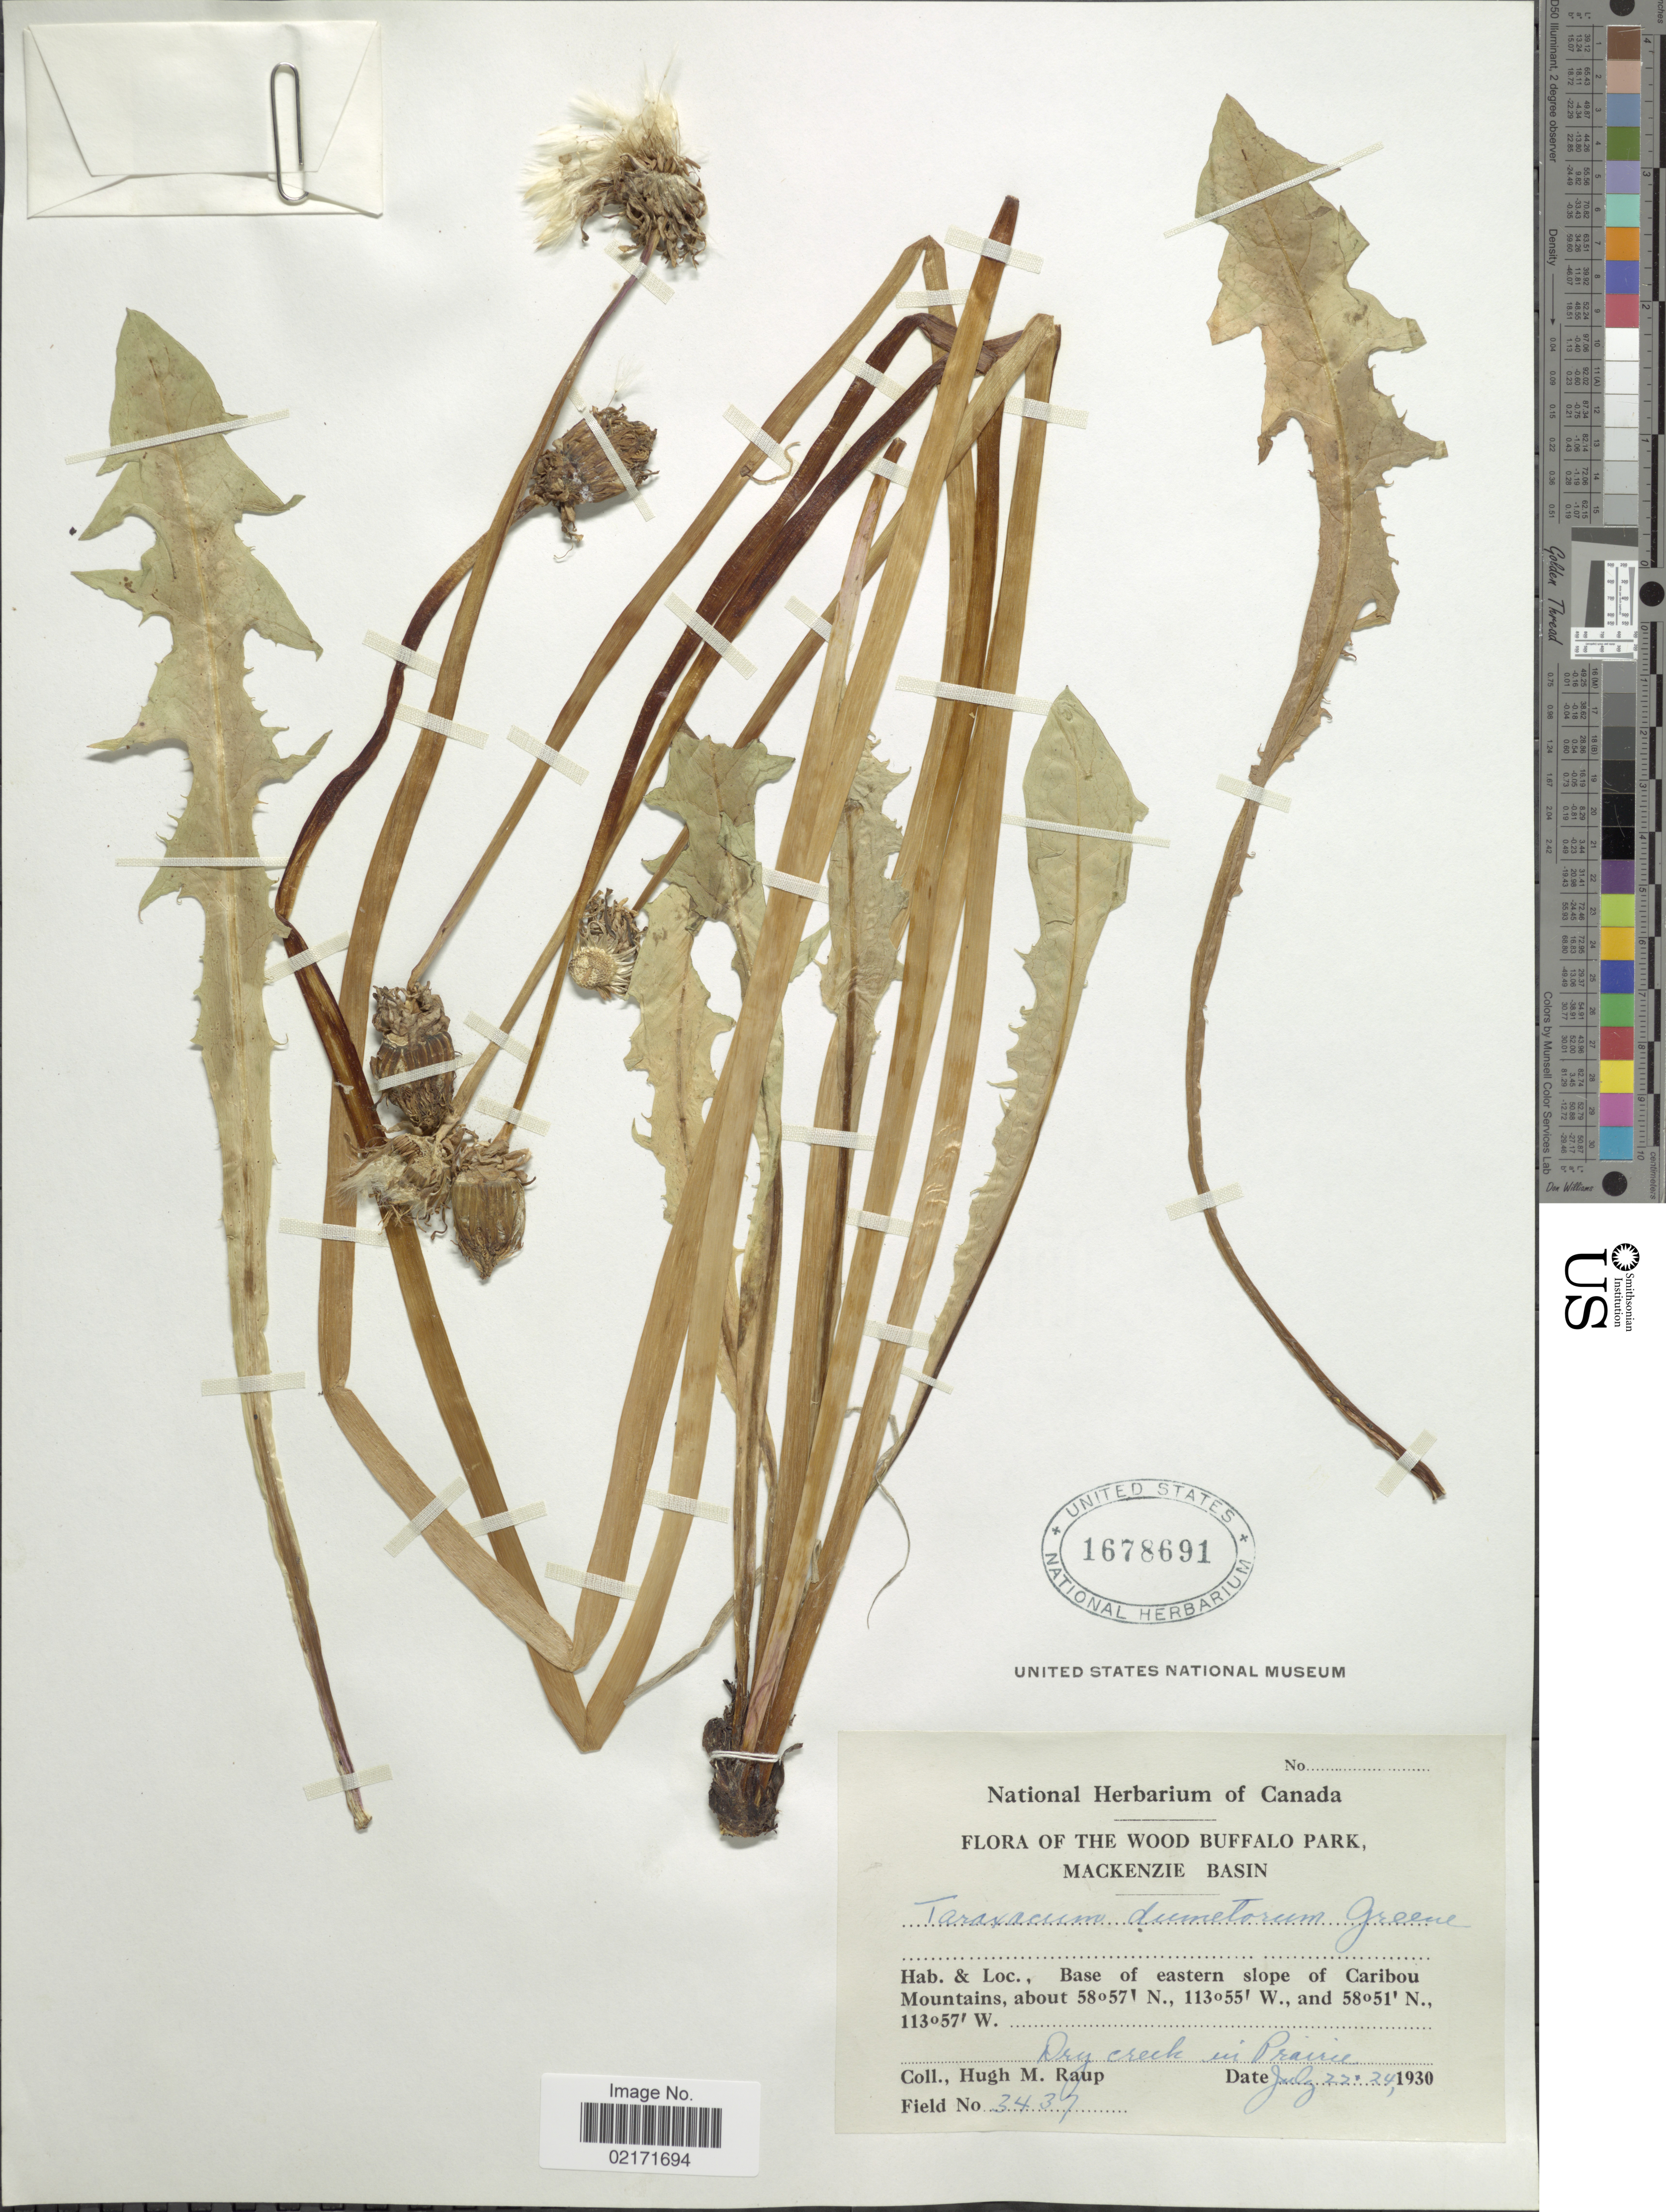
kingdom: Plantae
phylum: Tracheophyta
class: Magnoliopsida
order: Asterales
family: Asteraceae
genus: Taraxacum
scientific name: Taraxacum dumetorum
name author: Greene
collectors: H. Raup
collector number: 3437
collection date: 1930-07-22/1930-07-24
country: Canada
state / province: Alberta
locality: Wood Buffalo Park, Mackenzie Basin. Base of eastern slope of Caribou Mountains. Dry creek in Prairie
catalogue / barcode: US 1678691